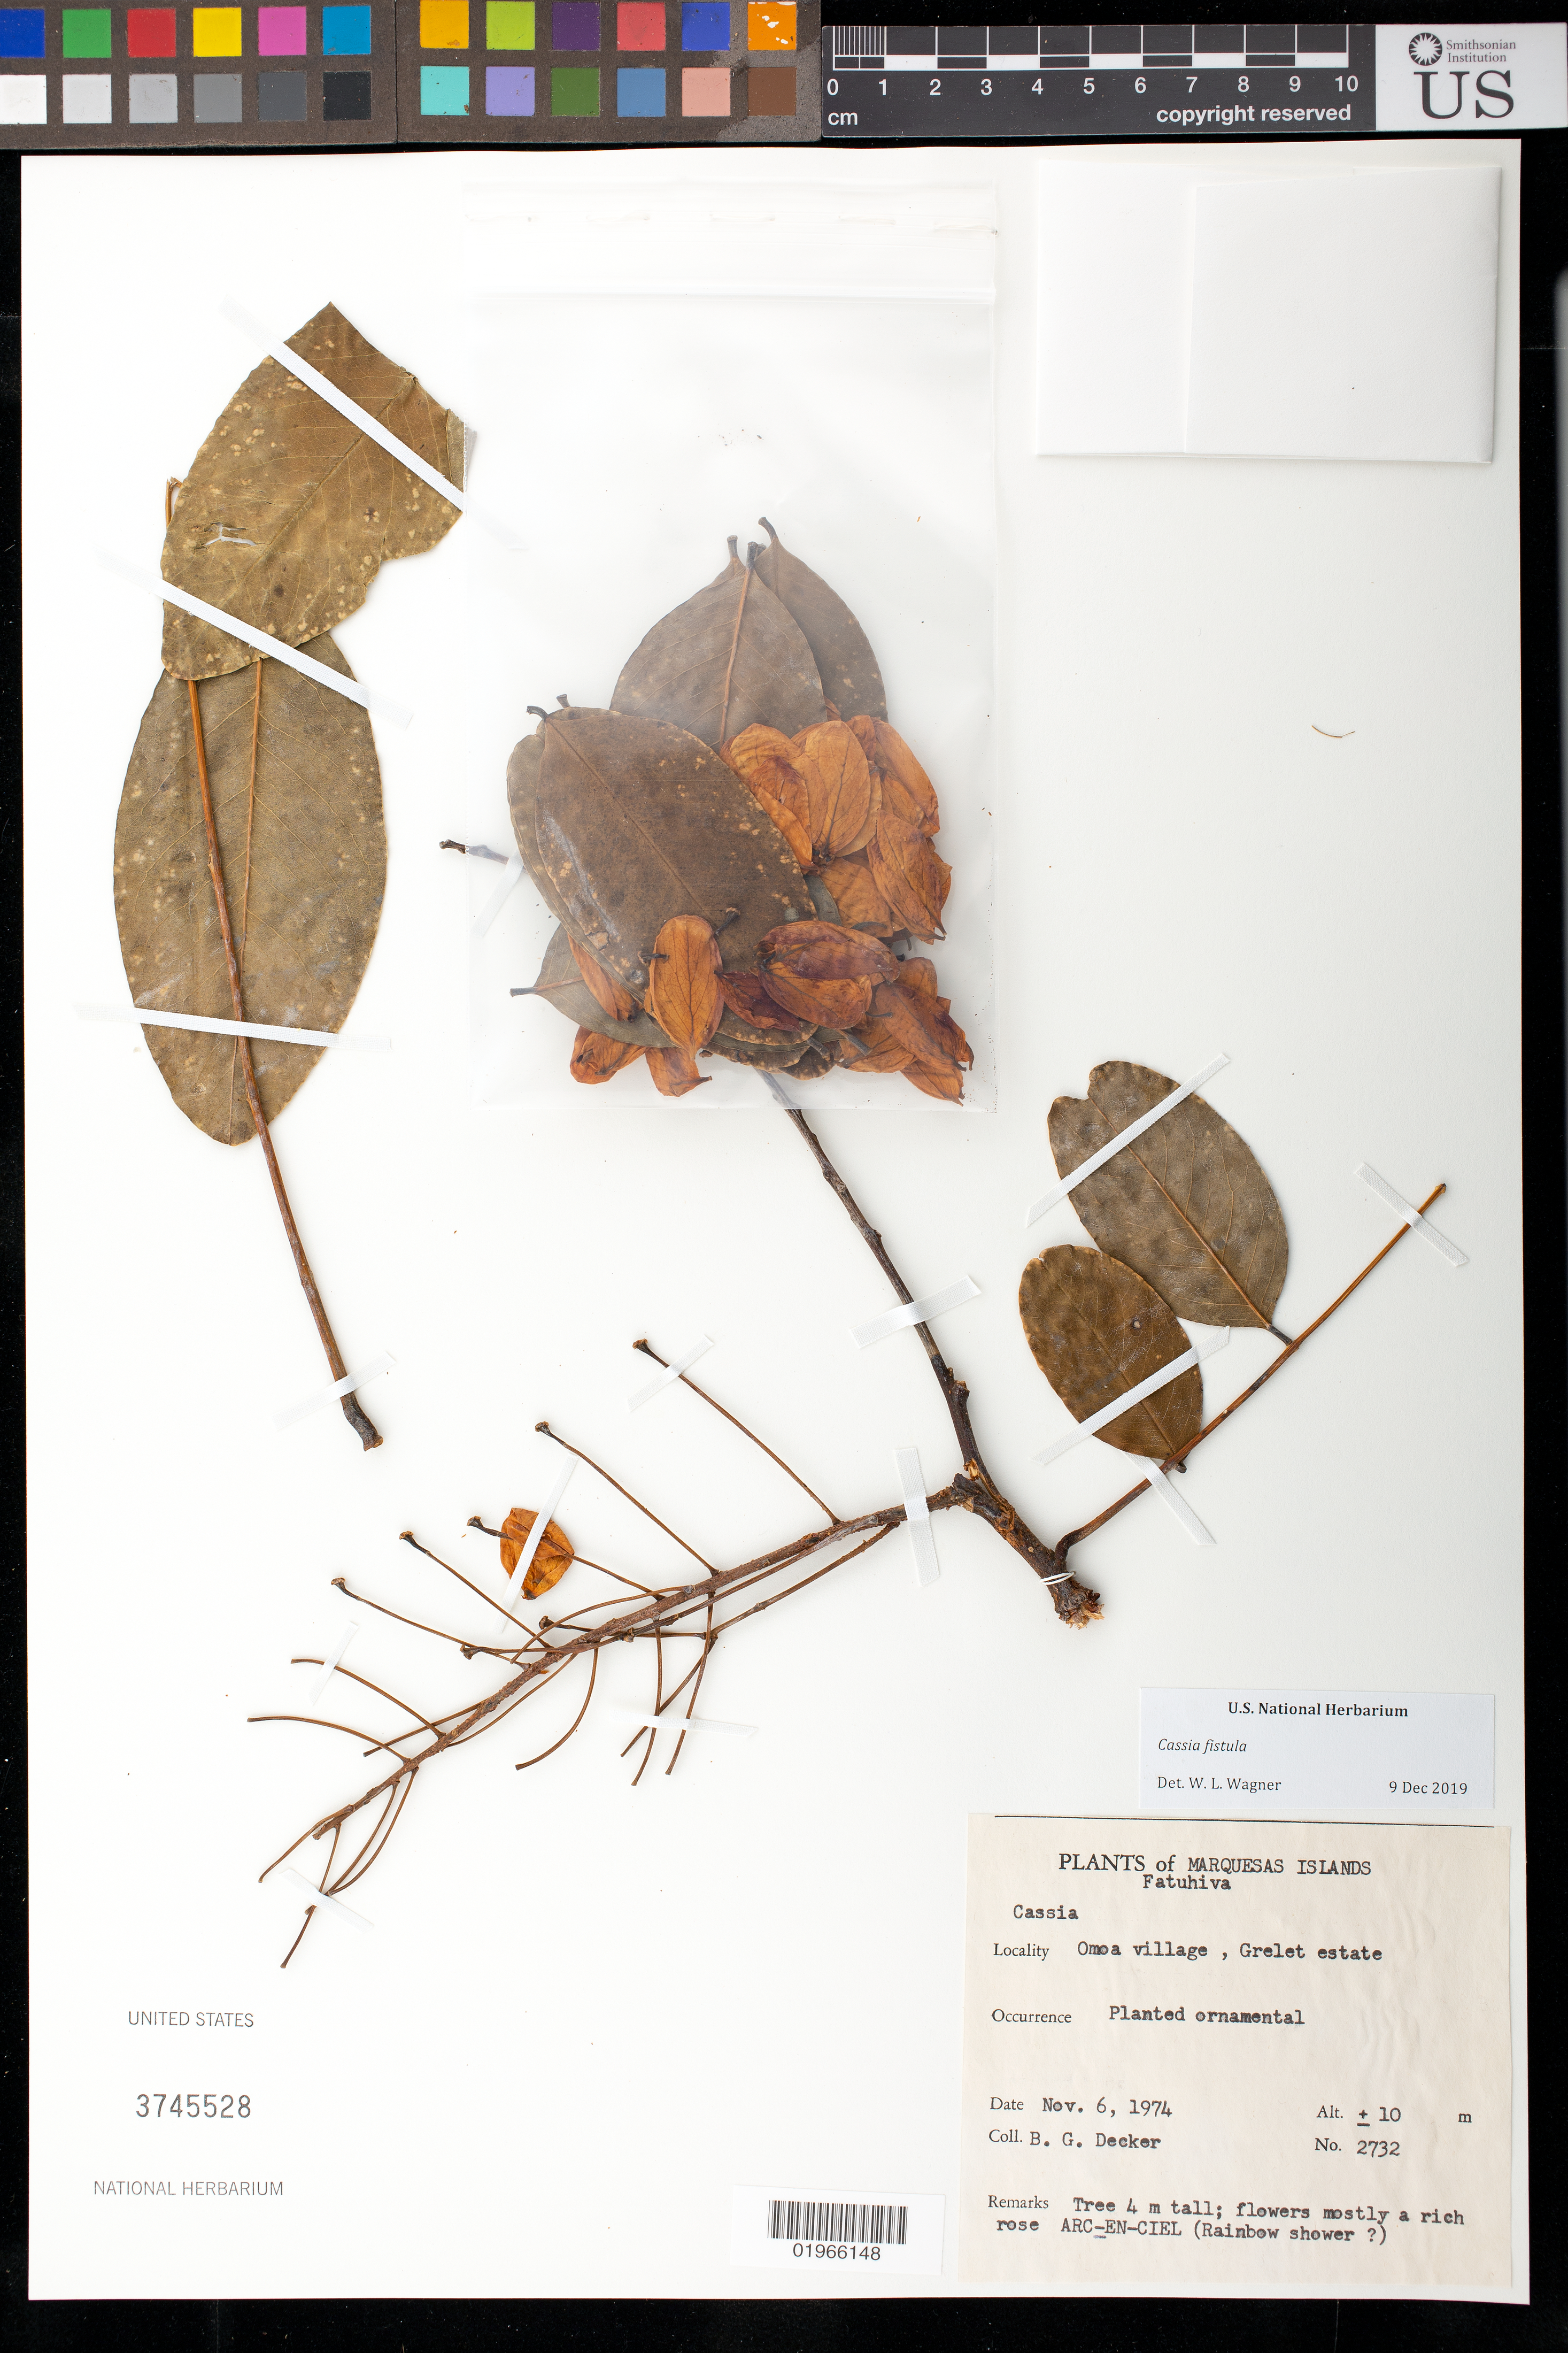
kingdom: Plantae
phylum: Tracheophyta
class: Magnoliopsida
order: Fabales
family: Fabaceae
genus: Cassia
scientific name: Cassia fistula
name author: L.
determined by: Wagner, W. L., (BOT), Smithsonian Institution - National Museum of Natural History (UNITED STATES)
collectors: B. G. Decker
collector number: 2732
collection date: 1974-11-06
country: French Polynesia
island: Fatu Hiva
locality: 'Omo'a village, Grelet estate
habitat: Planted ornamental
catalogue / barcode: US 3745528